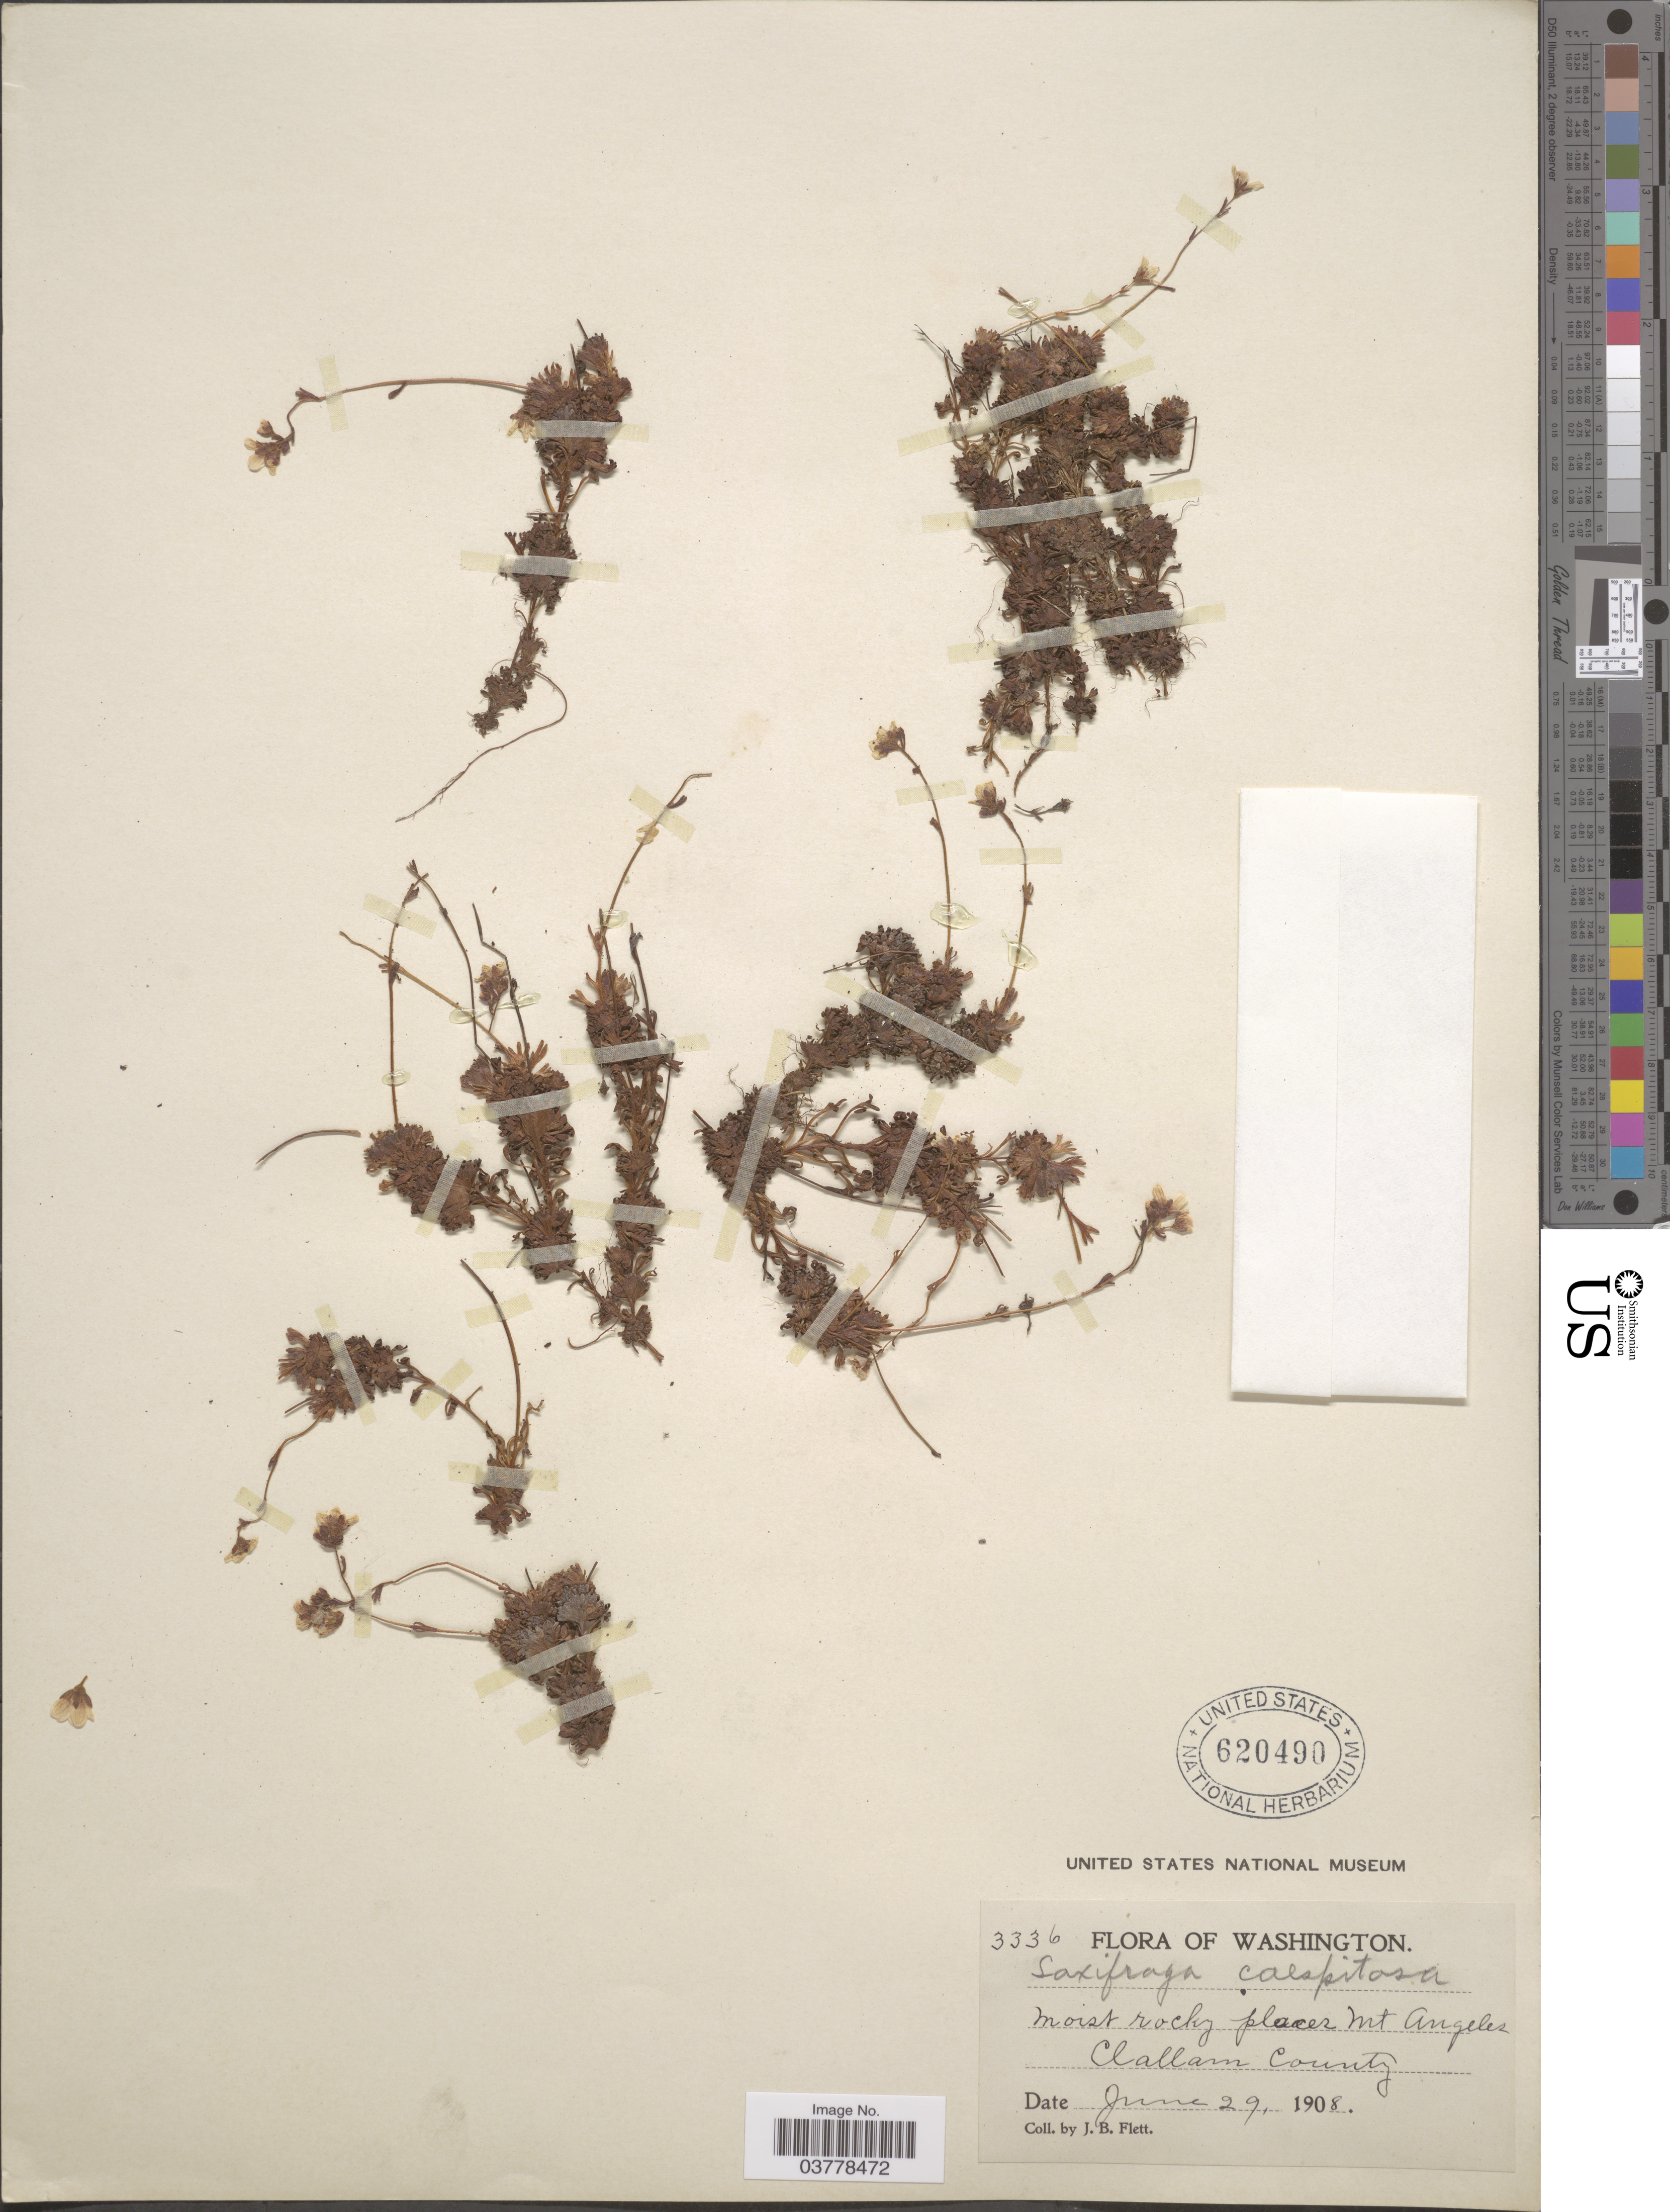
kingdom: Plantae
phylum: Tracheophyta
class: Magnoliopsida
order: Saxifragales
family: Saxifragaceae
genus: Saxifraga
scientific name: Saxifraga caespitosa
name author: L.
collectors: J. Flett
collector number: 3336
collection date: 1908-06-29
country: United States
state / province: Washington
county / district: Clallam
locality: Mt Angeles Clallam County.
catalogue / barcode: US 620490